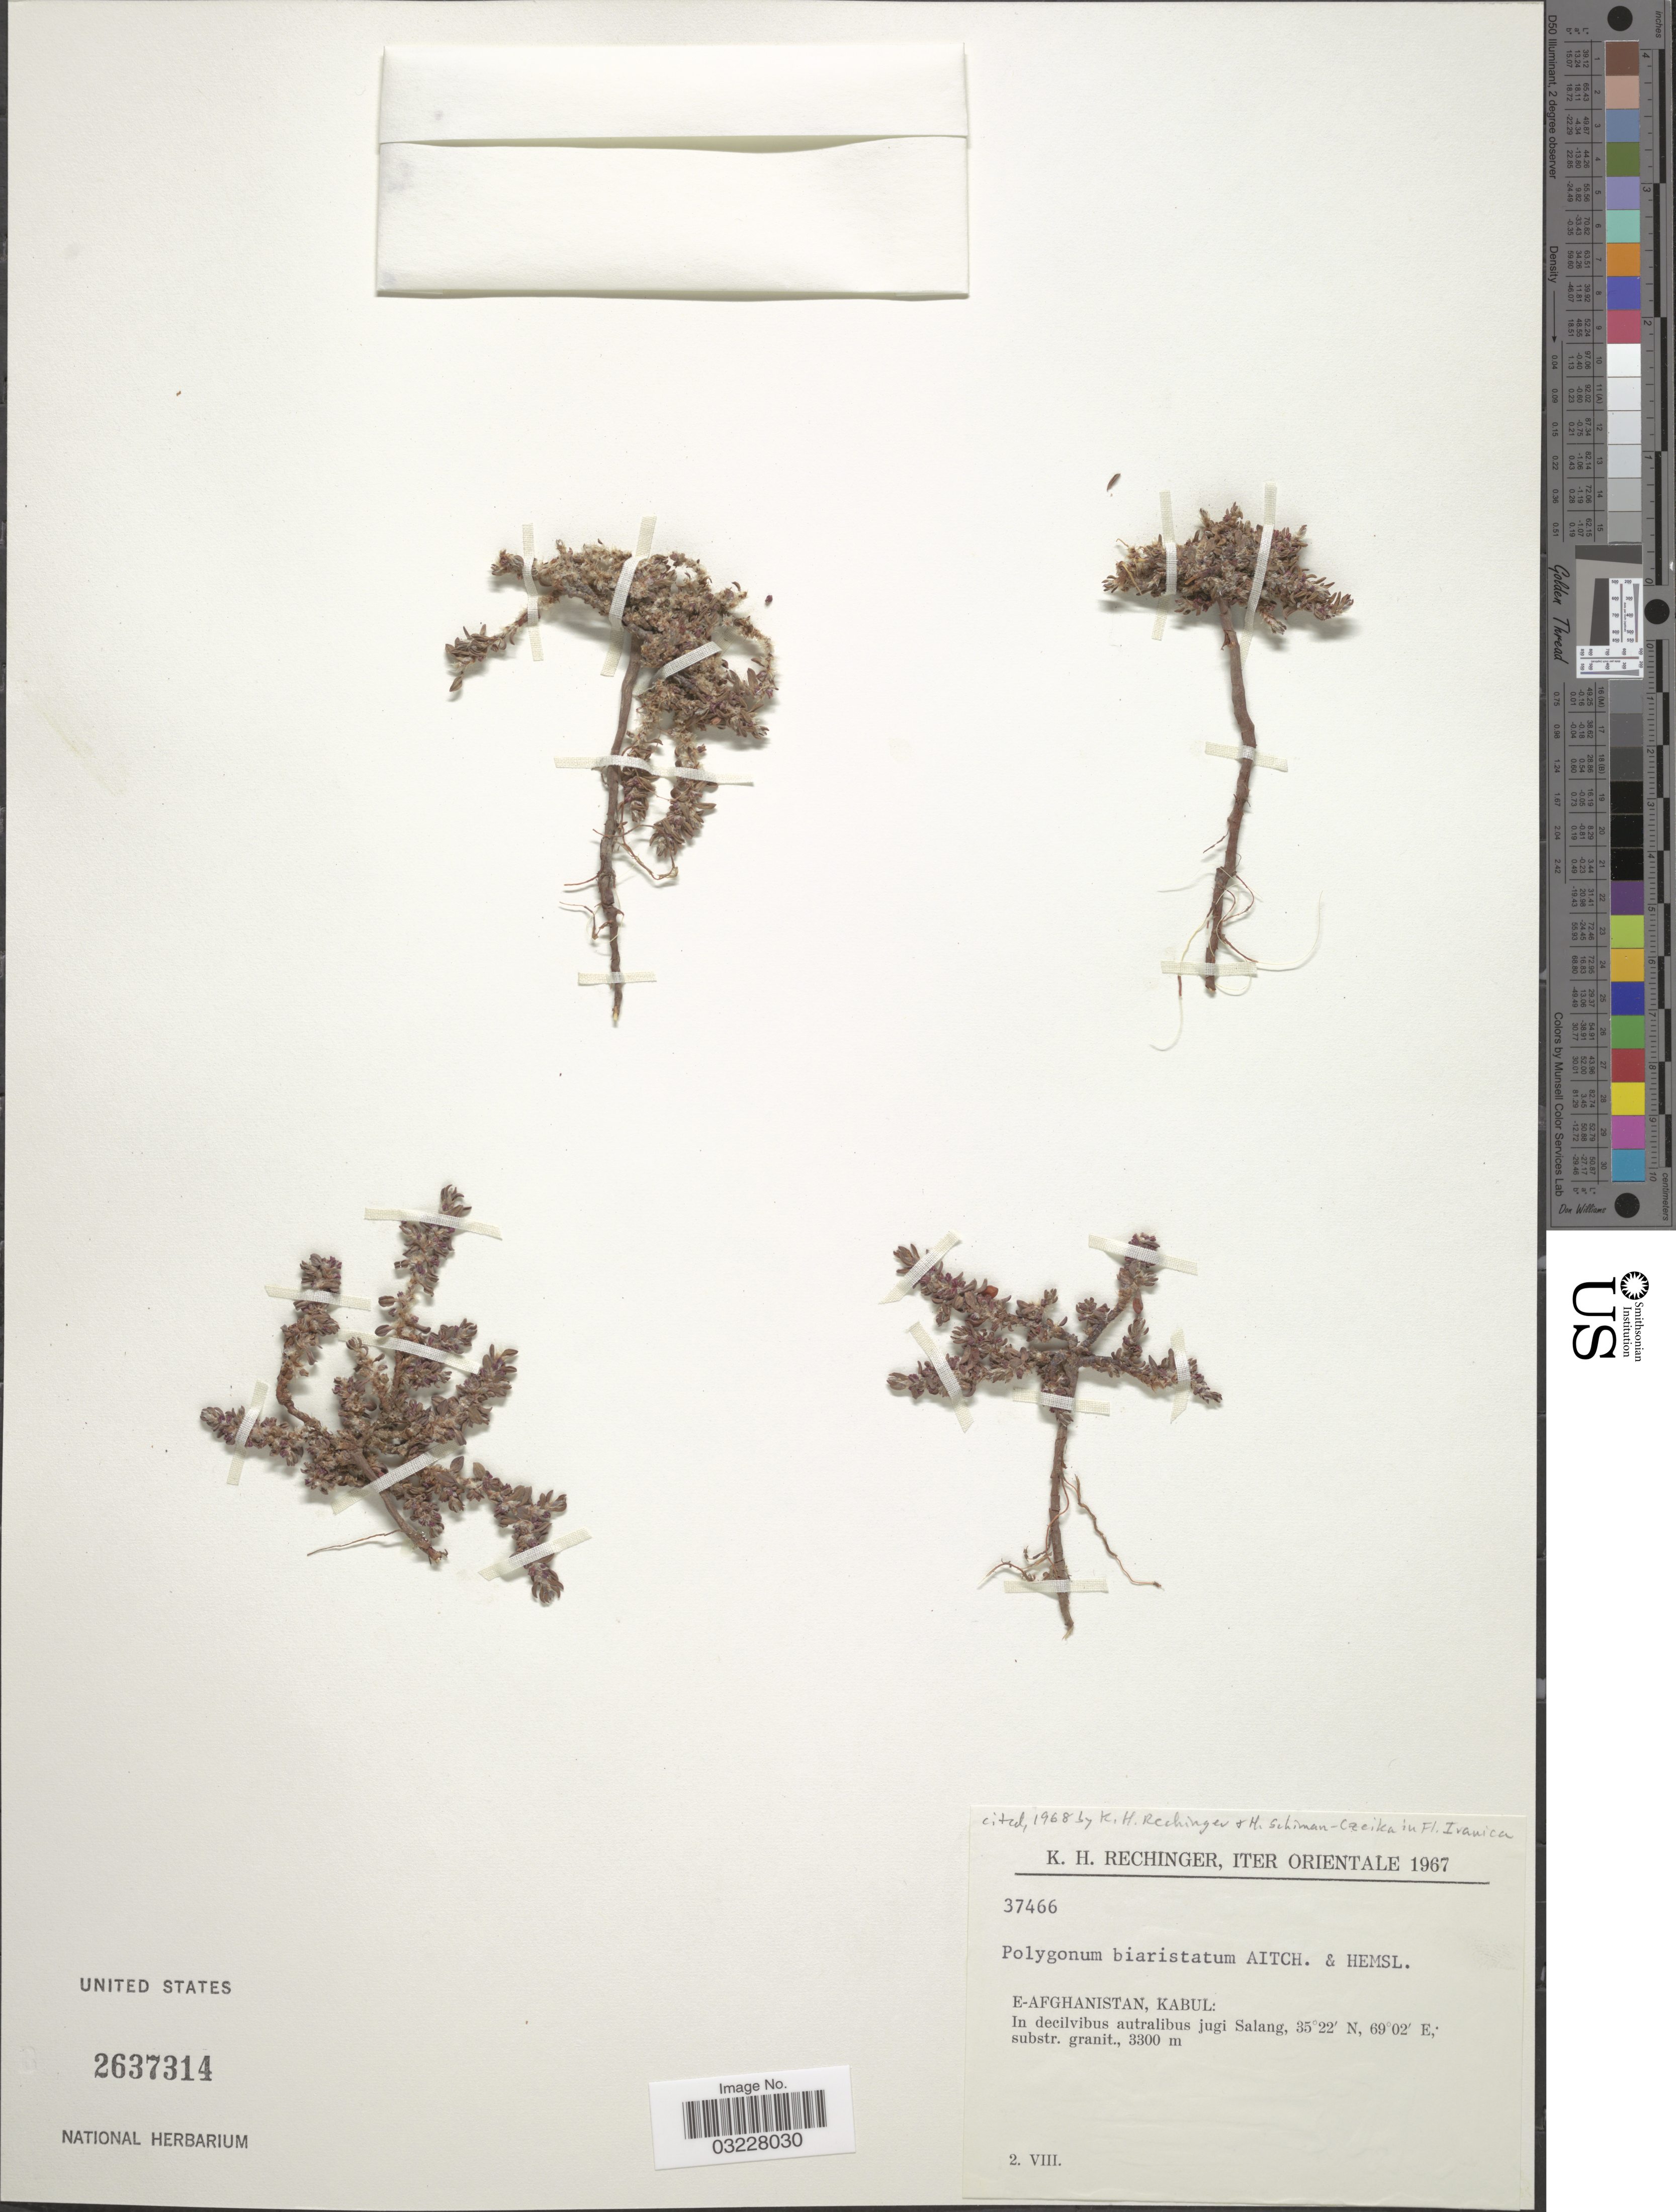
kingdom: Plantae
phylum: Tracheophyta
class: Magnoliopsida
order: Caryophyllales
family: Polygonaceae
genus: Polygonum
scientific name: Polygonum biaristatum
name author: Aitch. & Hemsl.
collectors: K. H. Rechinger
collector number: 37466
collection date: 1967-08-02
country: Afghanistan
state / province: Kabul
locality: Iter Orientale. E-Afghanistan. In decilvibus autralibus jugi Salang.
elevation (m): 3300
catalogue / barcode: US 2637314